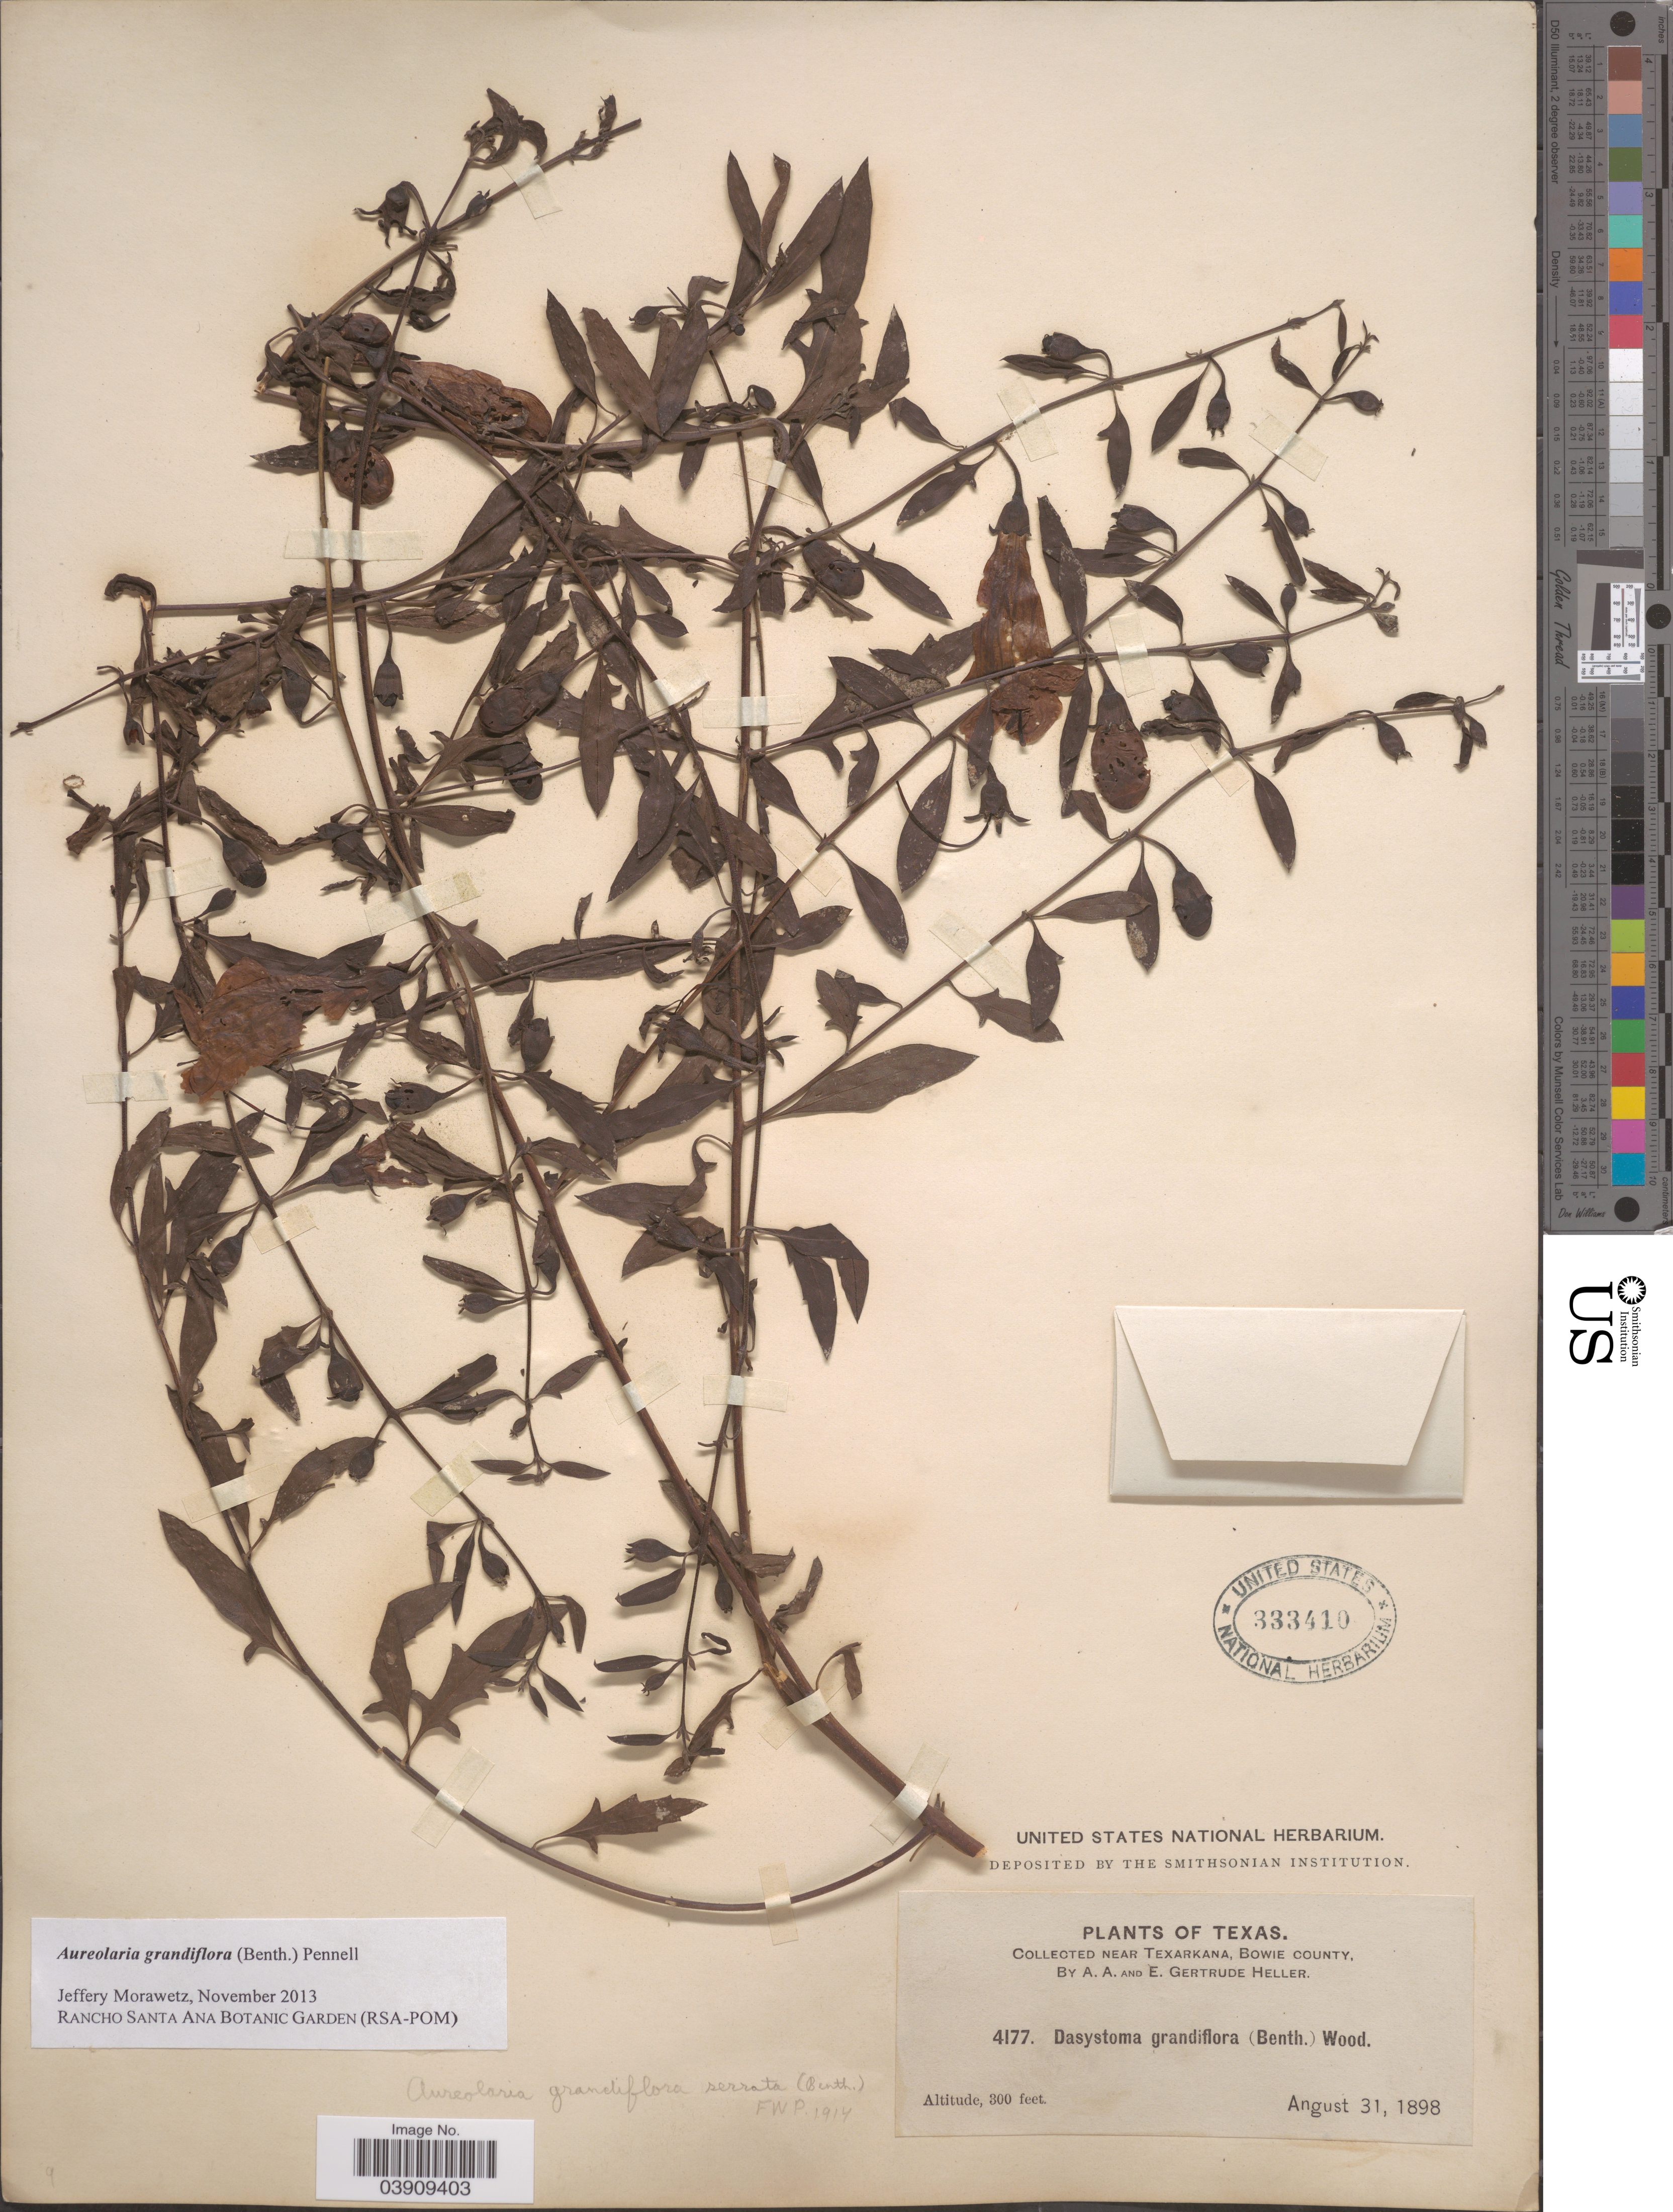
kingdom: Plantae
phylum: Tracheophyta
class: Magnoliopsida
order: Lamiales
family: Orobanchaceae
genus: Aureolaria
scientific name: Aureolaria grandiflora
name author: (Benth.) Pennell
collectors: A. A. Heller & E. G. Heller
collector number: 4177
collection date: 1898-08-31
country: United States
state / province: Texas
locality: Near Texarkana, Bowie county.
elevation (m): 91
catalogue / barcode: US 333410